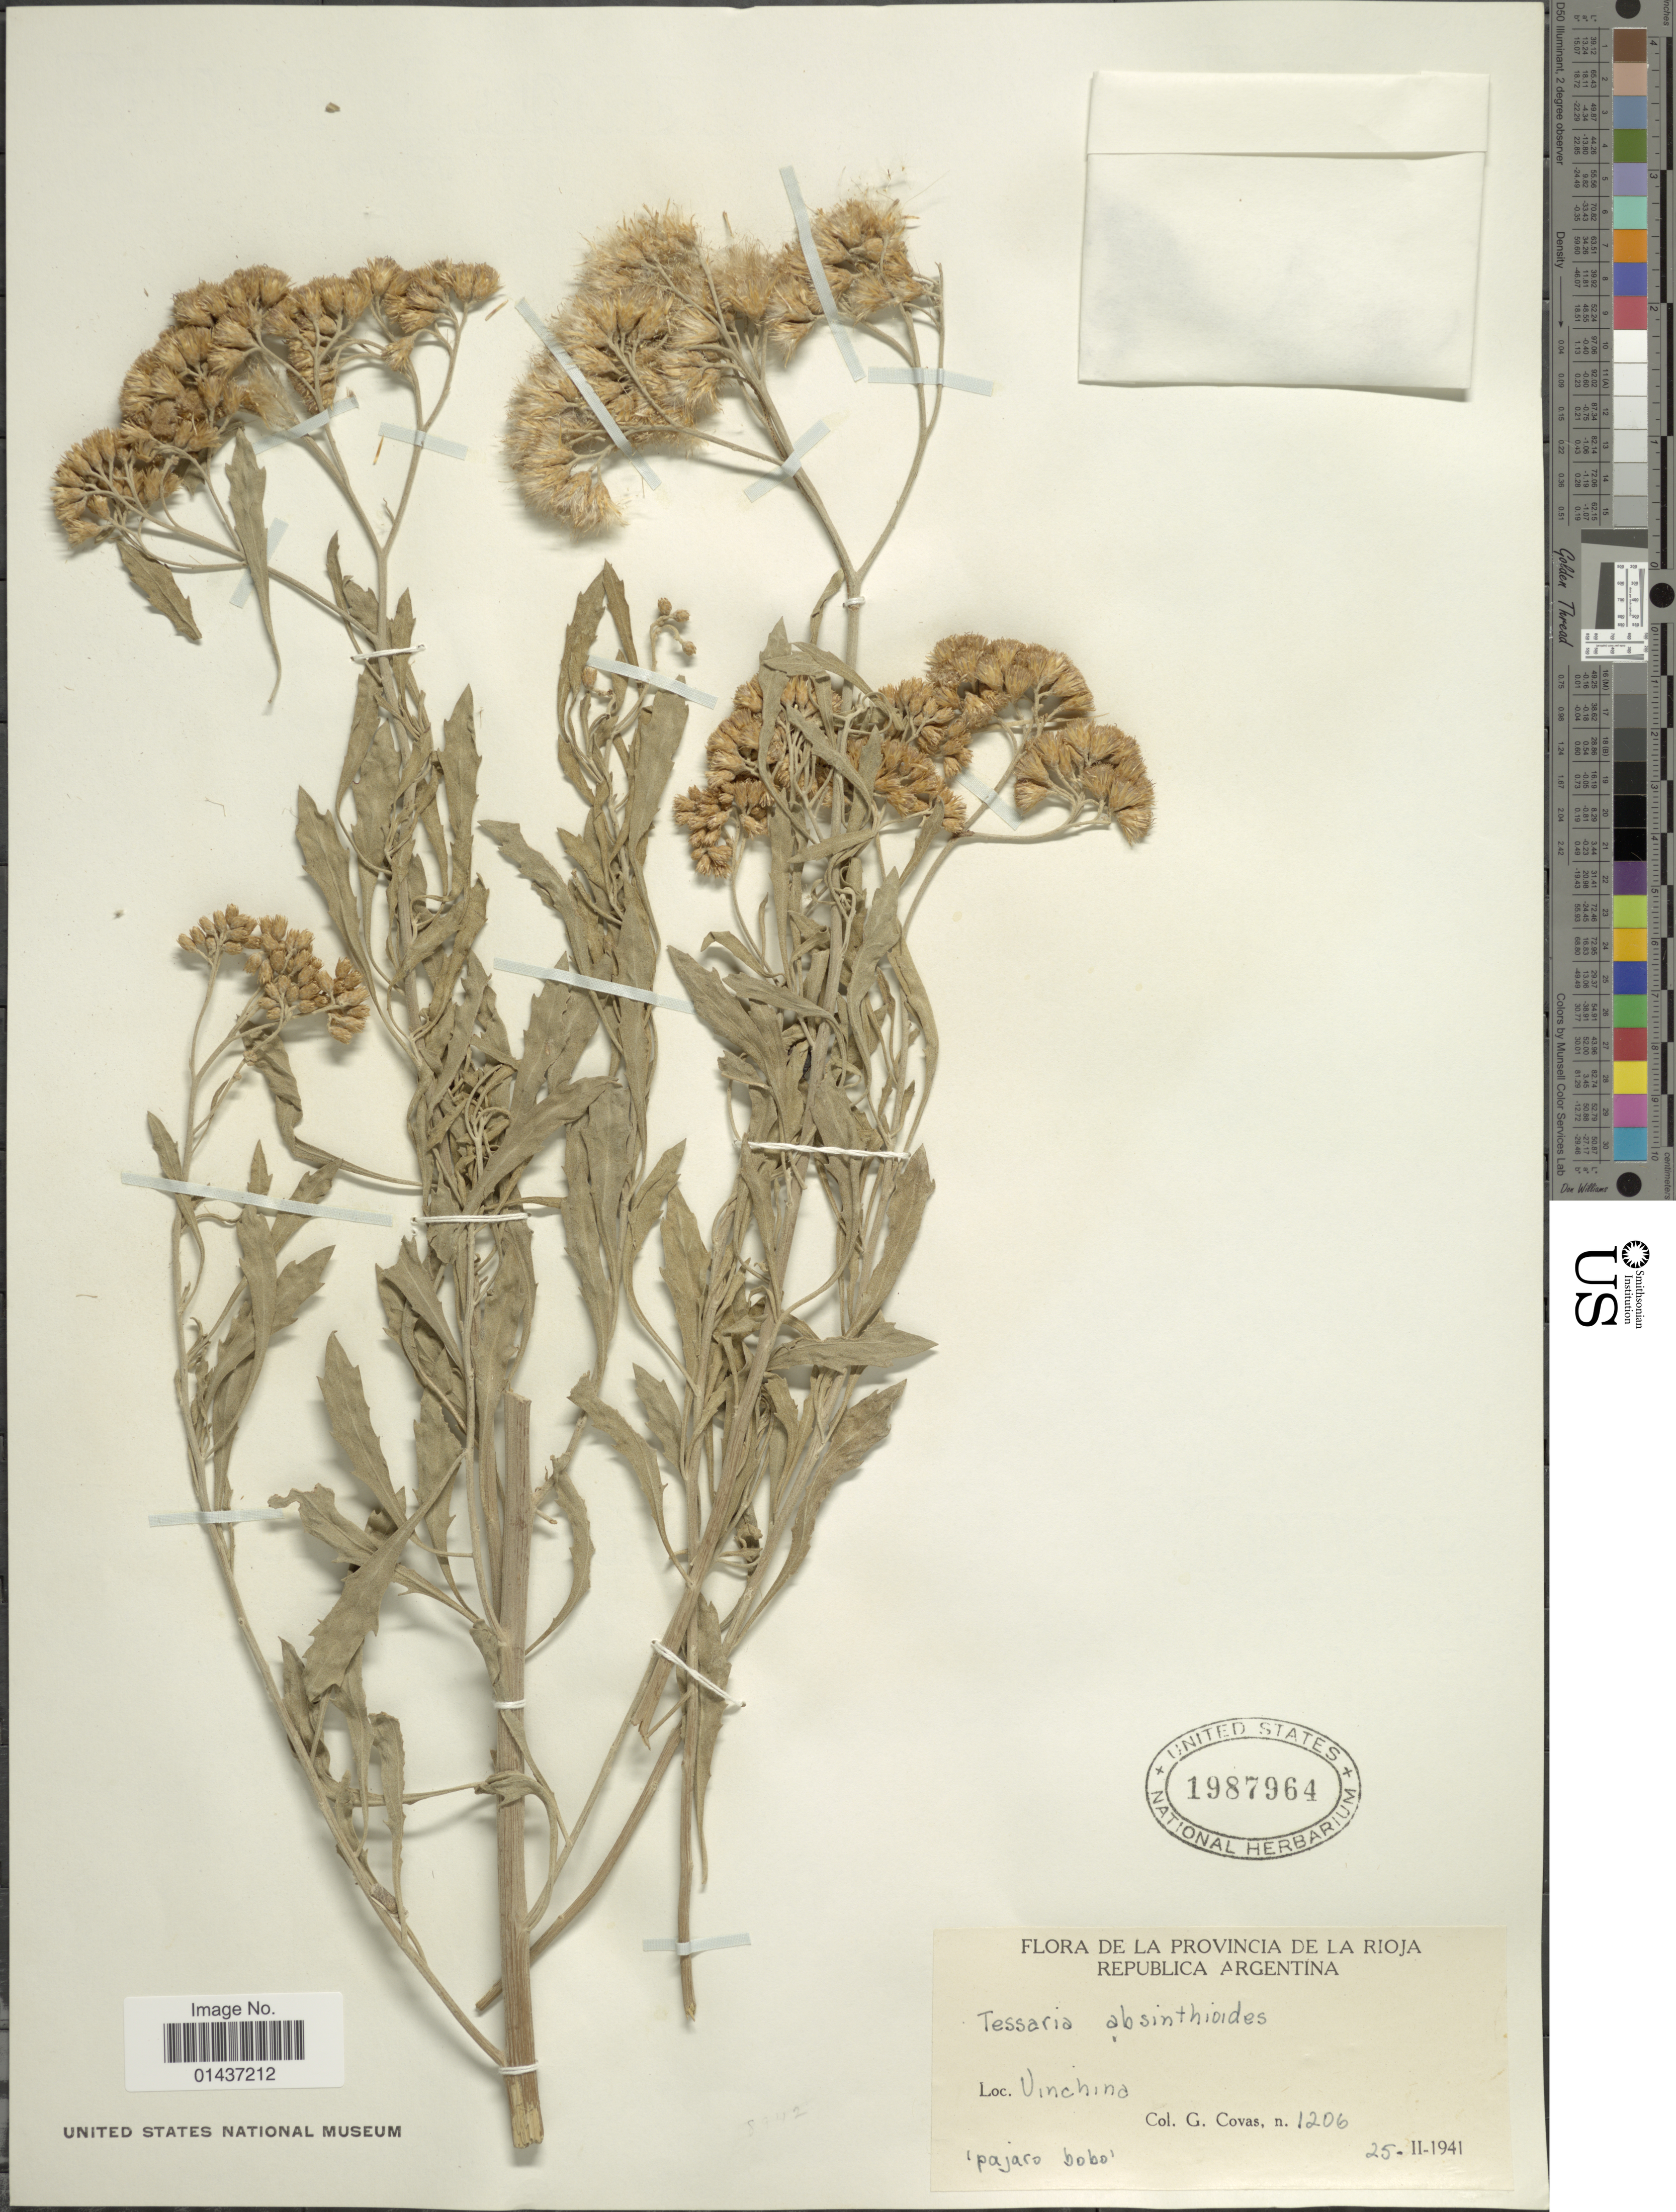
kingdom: Plantae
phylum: Tracheophyta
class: Magnoliopsida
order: Asterales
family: Asteraceae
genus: Tessaria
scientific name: Tessaria absinthioides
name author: (Hook. & Arn.) DC.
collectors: G. Covas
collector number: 1206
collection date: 1941-02-25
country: Argentina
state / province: La Rioja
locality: Uinchina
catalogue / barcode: US 1987964